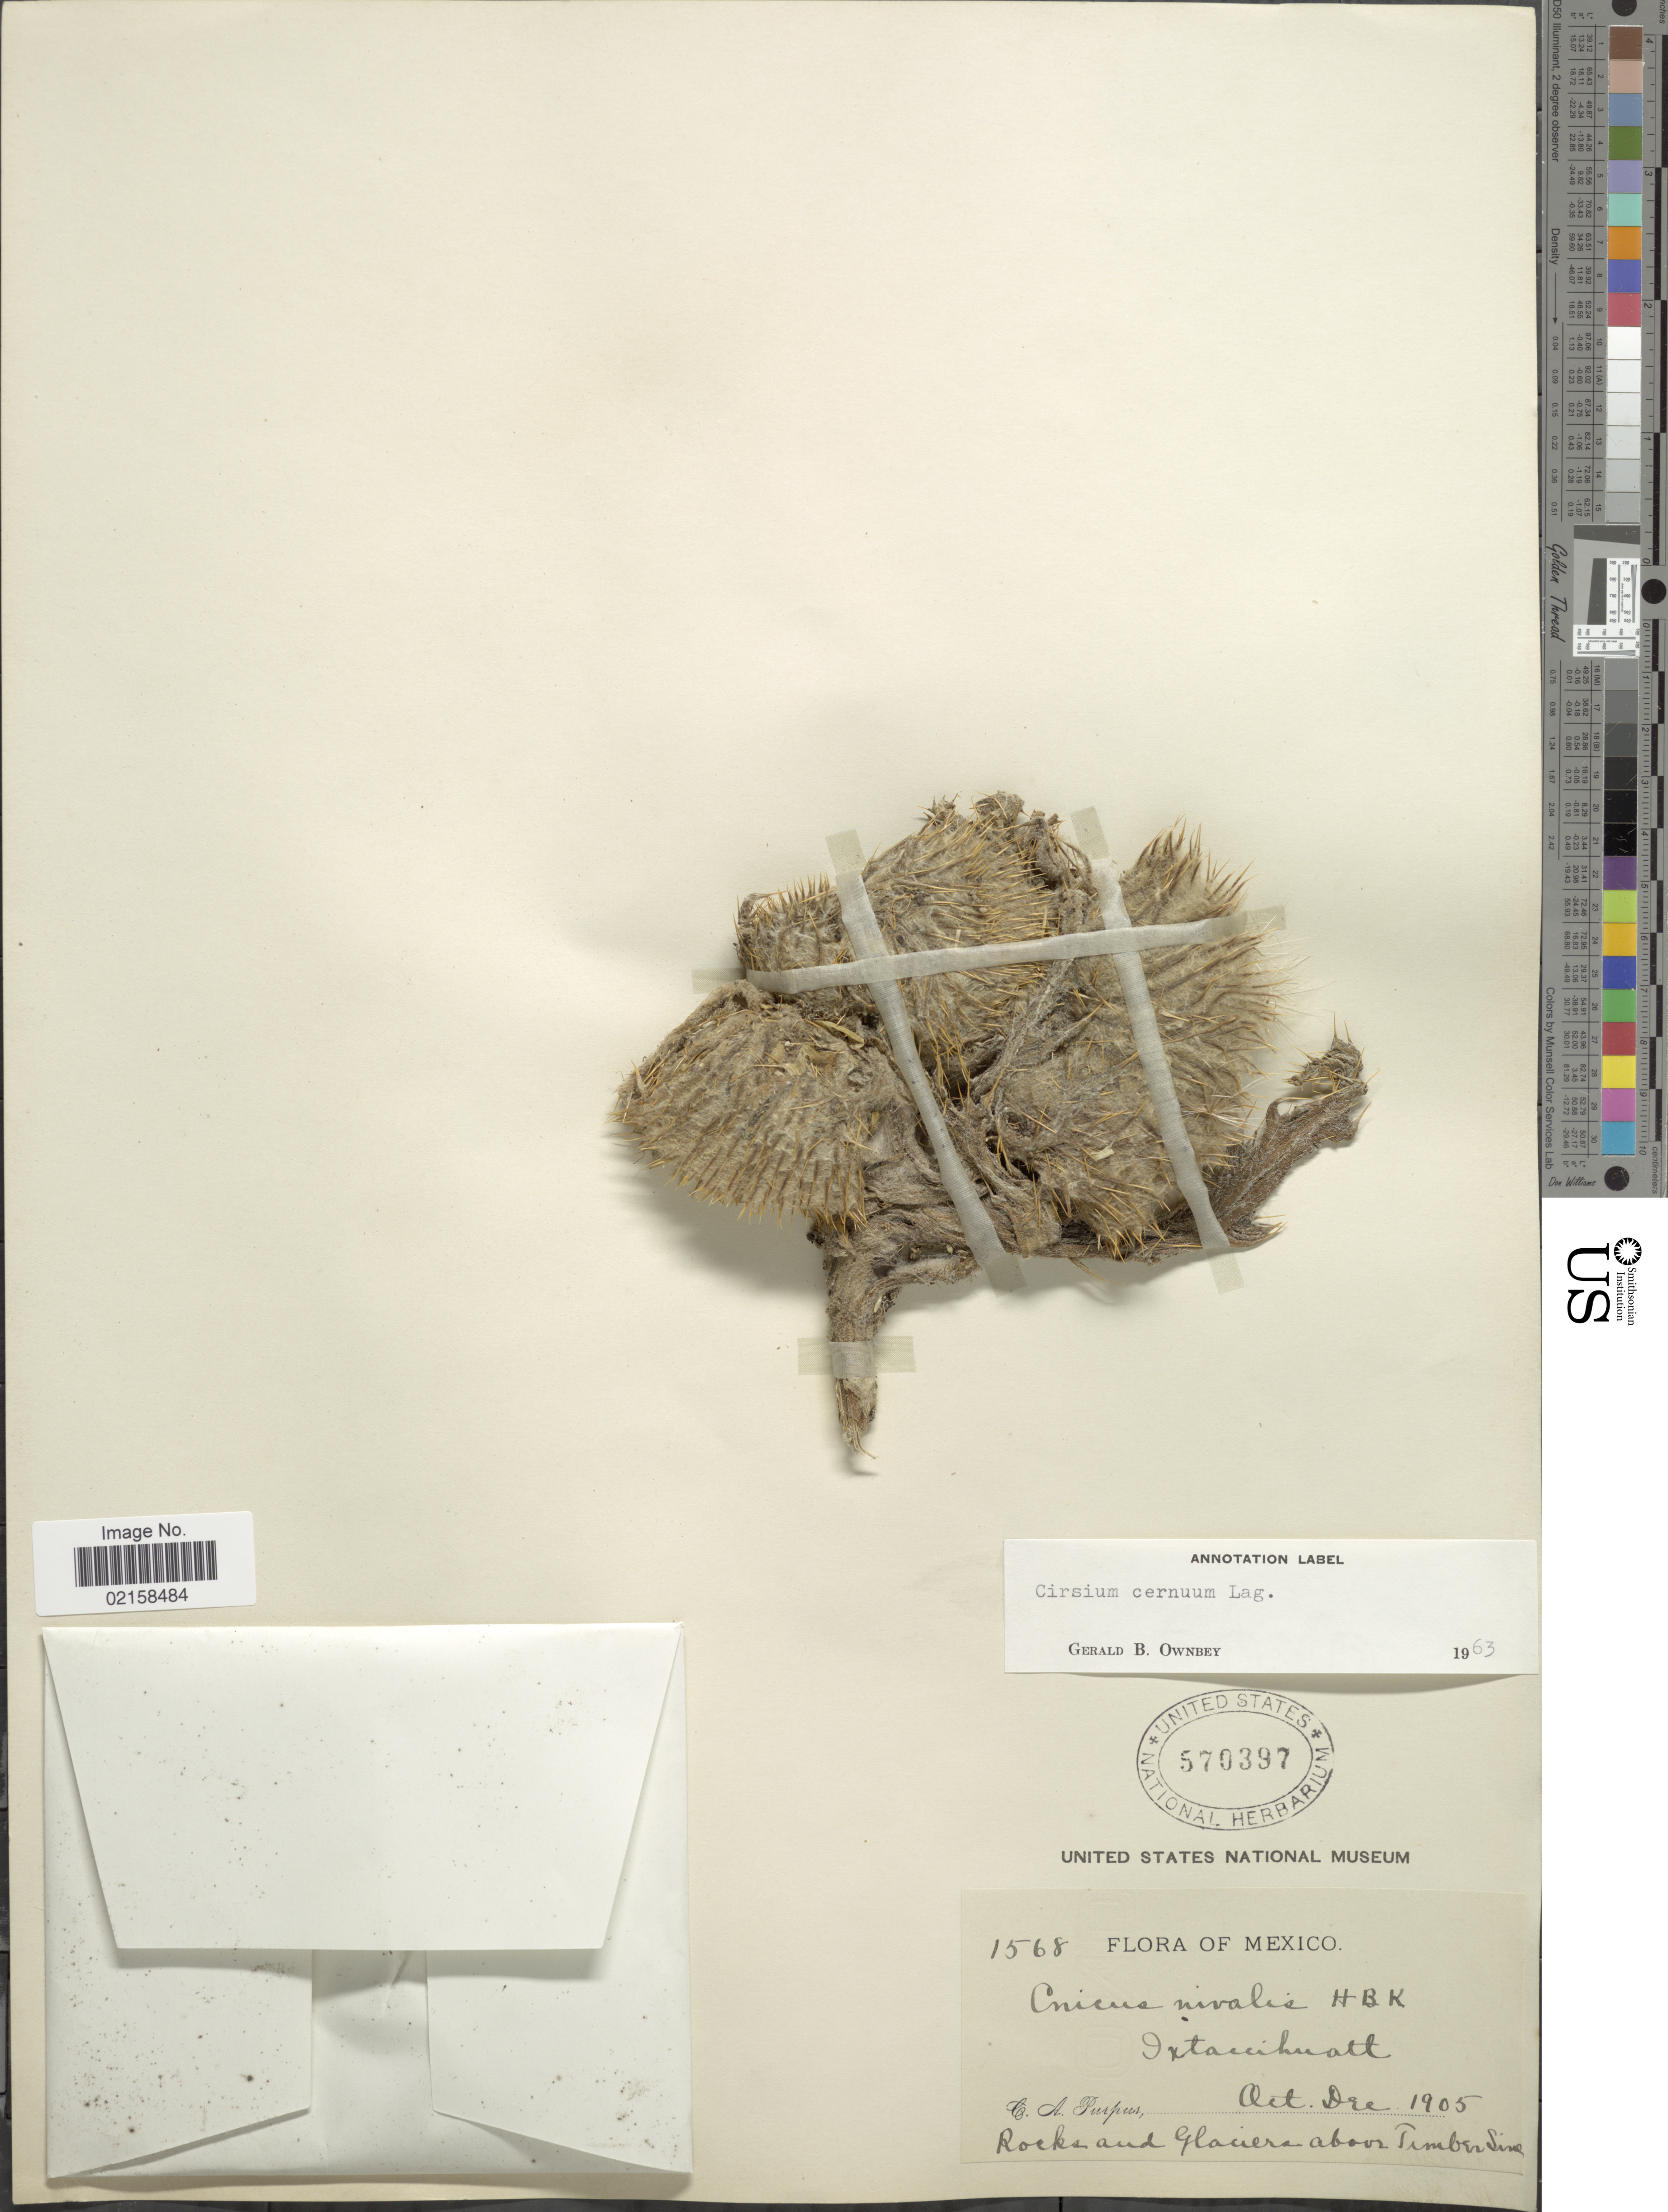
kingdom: Plantae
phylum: Tracheophyta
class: Magnoliopsida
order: Asterales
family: Asteraceae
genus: Cirsium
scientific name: Cirsium nivale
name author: (Kunth) F. Dietr.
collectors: C. A. Purpus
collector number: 1568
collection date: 1905-10/1905-12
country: Mexico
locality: Ixtaccihuatl, rocks and glaciers above Timberline.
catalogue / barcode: US 570397